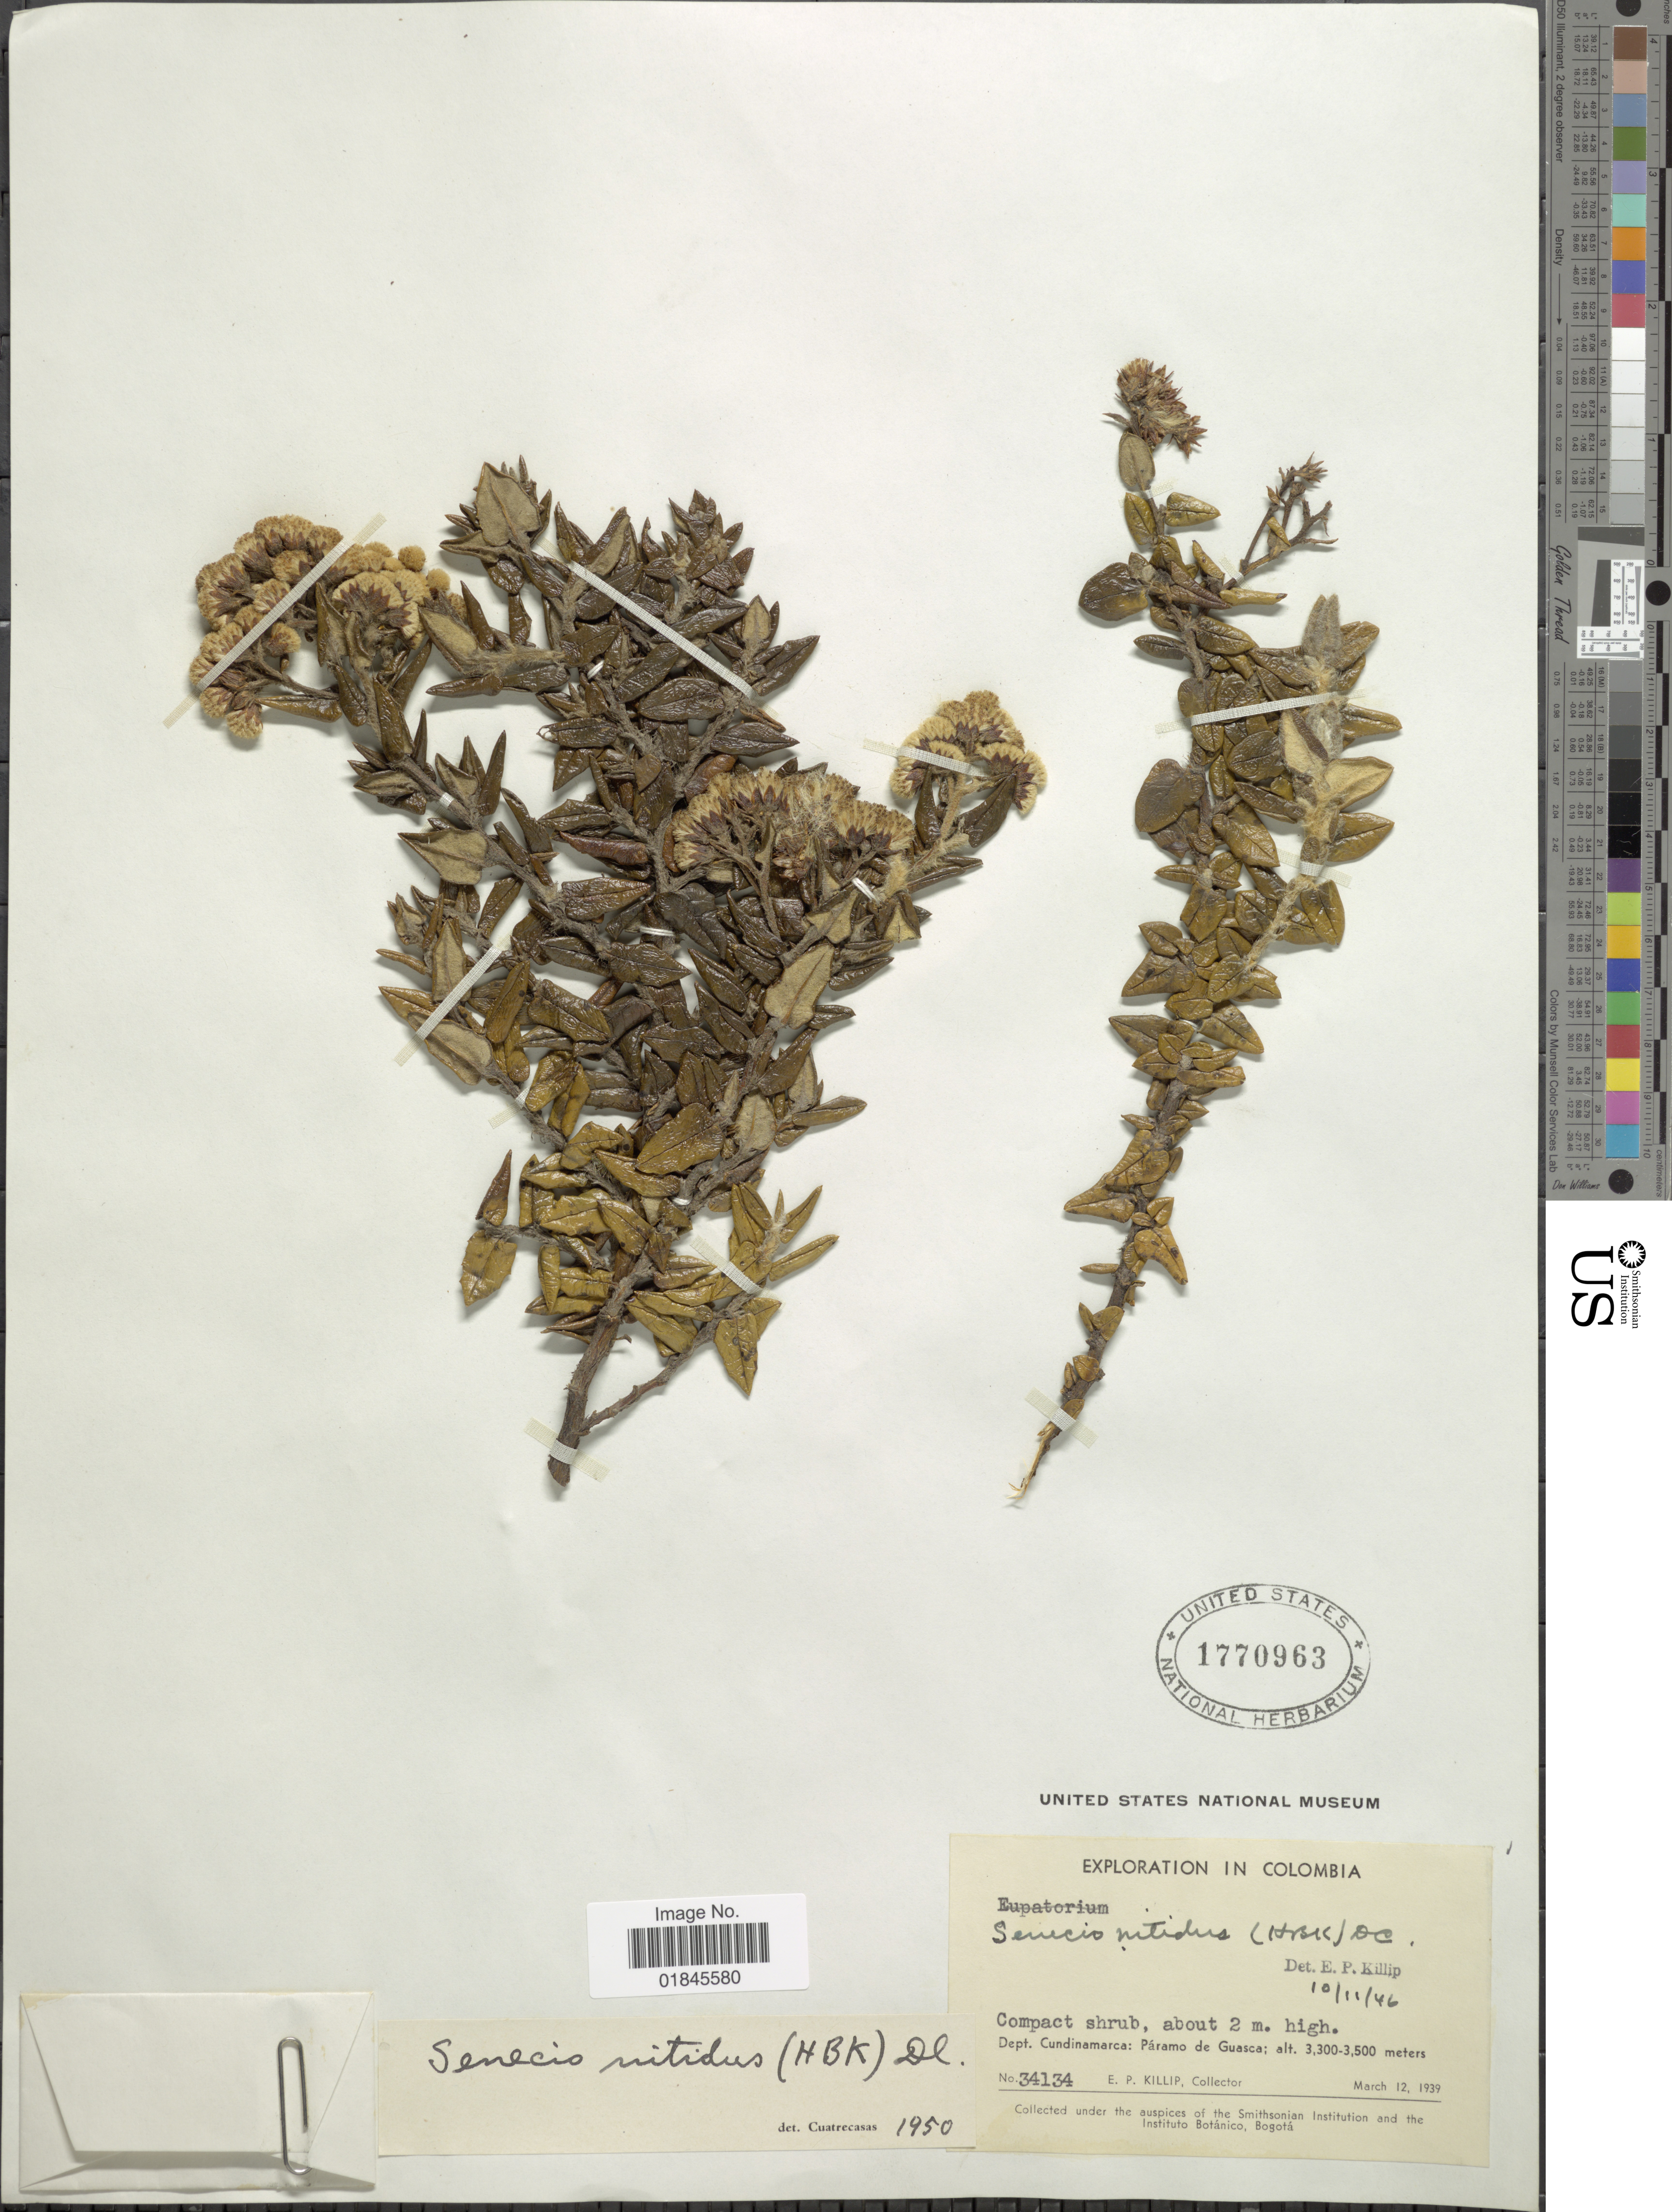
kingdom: Plantae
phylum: Tracheophyta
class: Magnoliopsida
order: Asterales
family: Asteraceae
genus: Pentacalia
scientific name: Pentacalia nitida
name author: (Kunth) Cuatrec.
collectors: E. P. Killip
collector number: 34134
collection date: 1939-03-12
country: Colombia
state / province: Cundinamarca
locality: Dept. Cundinamarca: Páramo de Guasca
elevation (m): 3300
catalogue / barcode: US 1770963